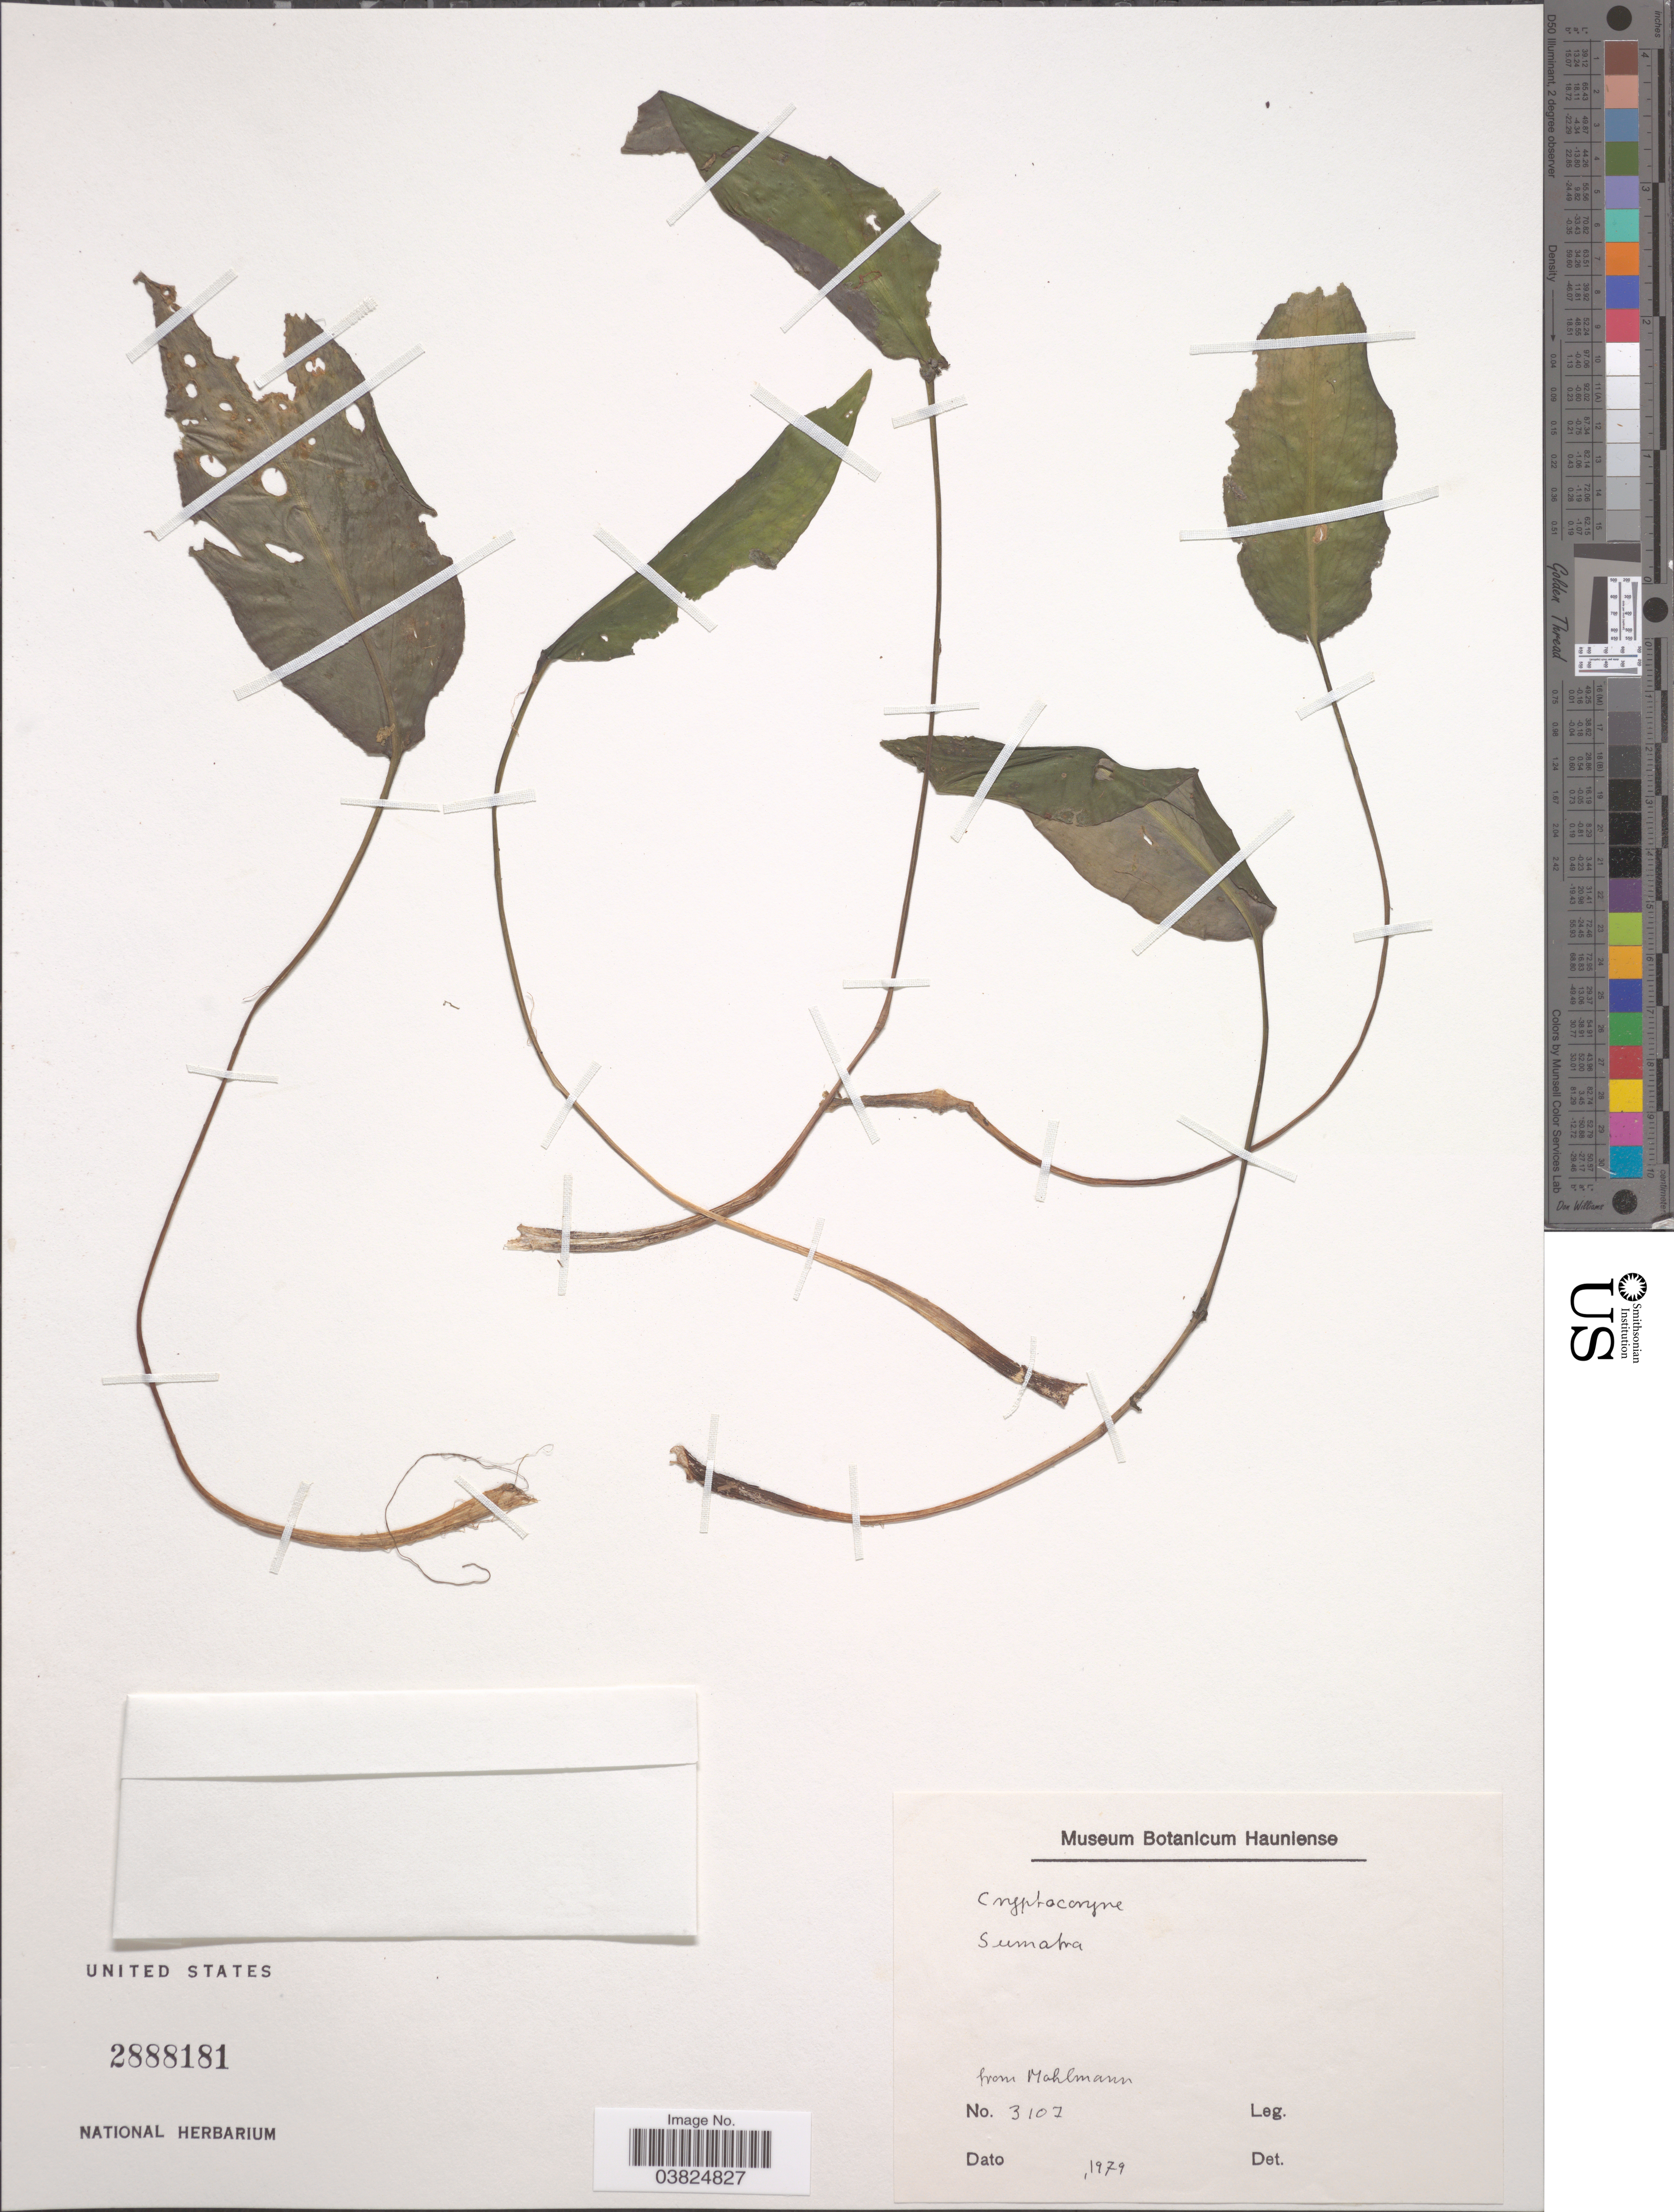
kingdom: Plantae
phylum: Tracheophyta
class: Liliopsida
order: Alismatales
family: Araceae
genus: Cryptocoryne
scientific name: Cryptocoryne sp.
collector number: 3107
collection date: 1979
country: Indonesia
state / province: Sumatra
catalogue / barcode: US 2888181